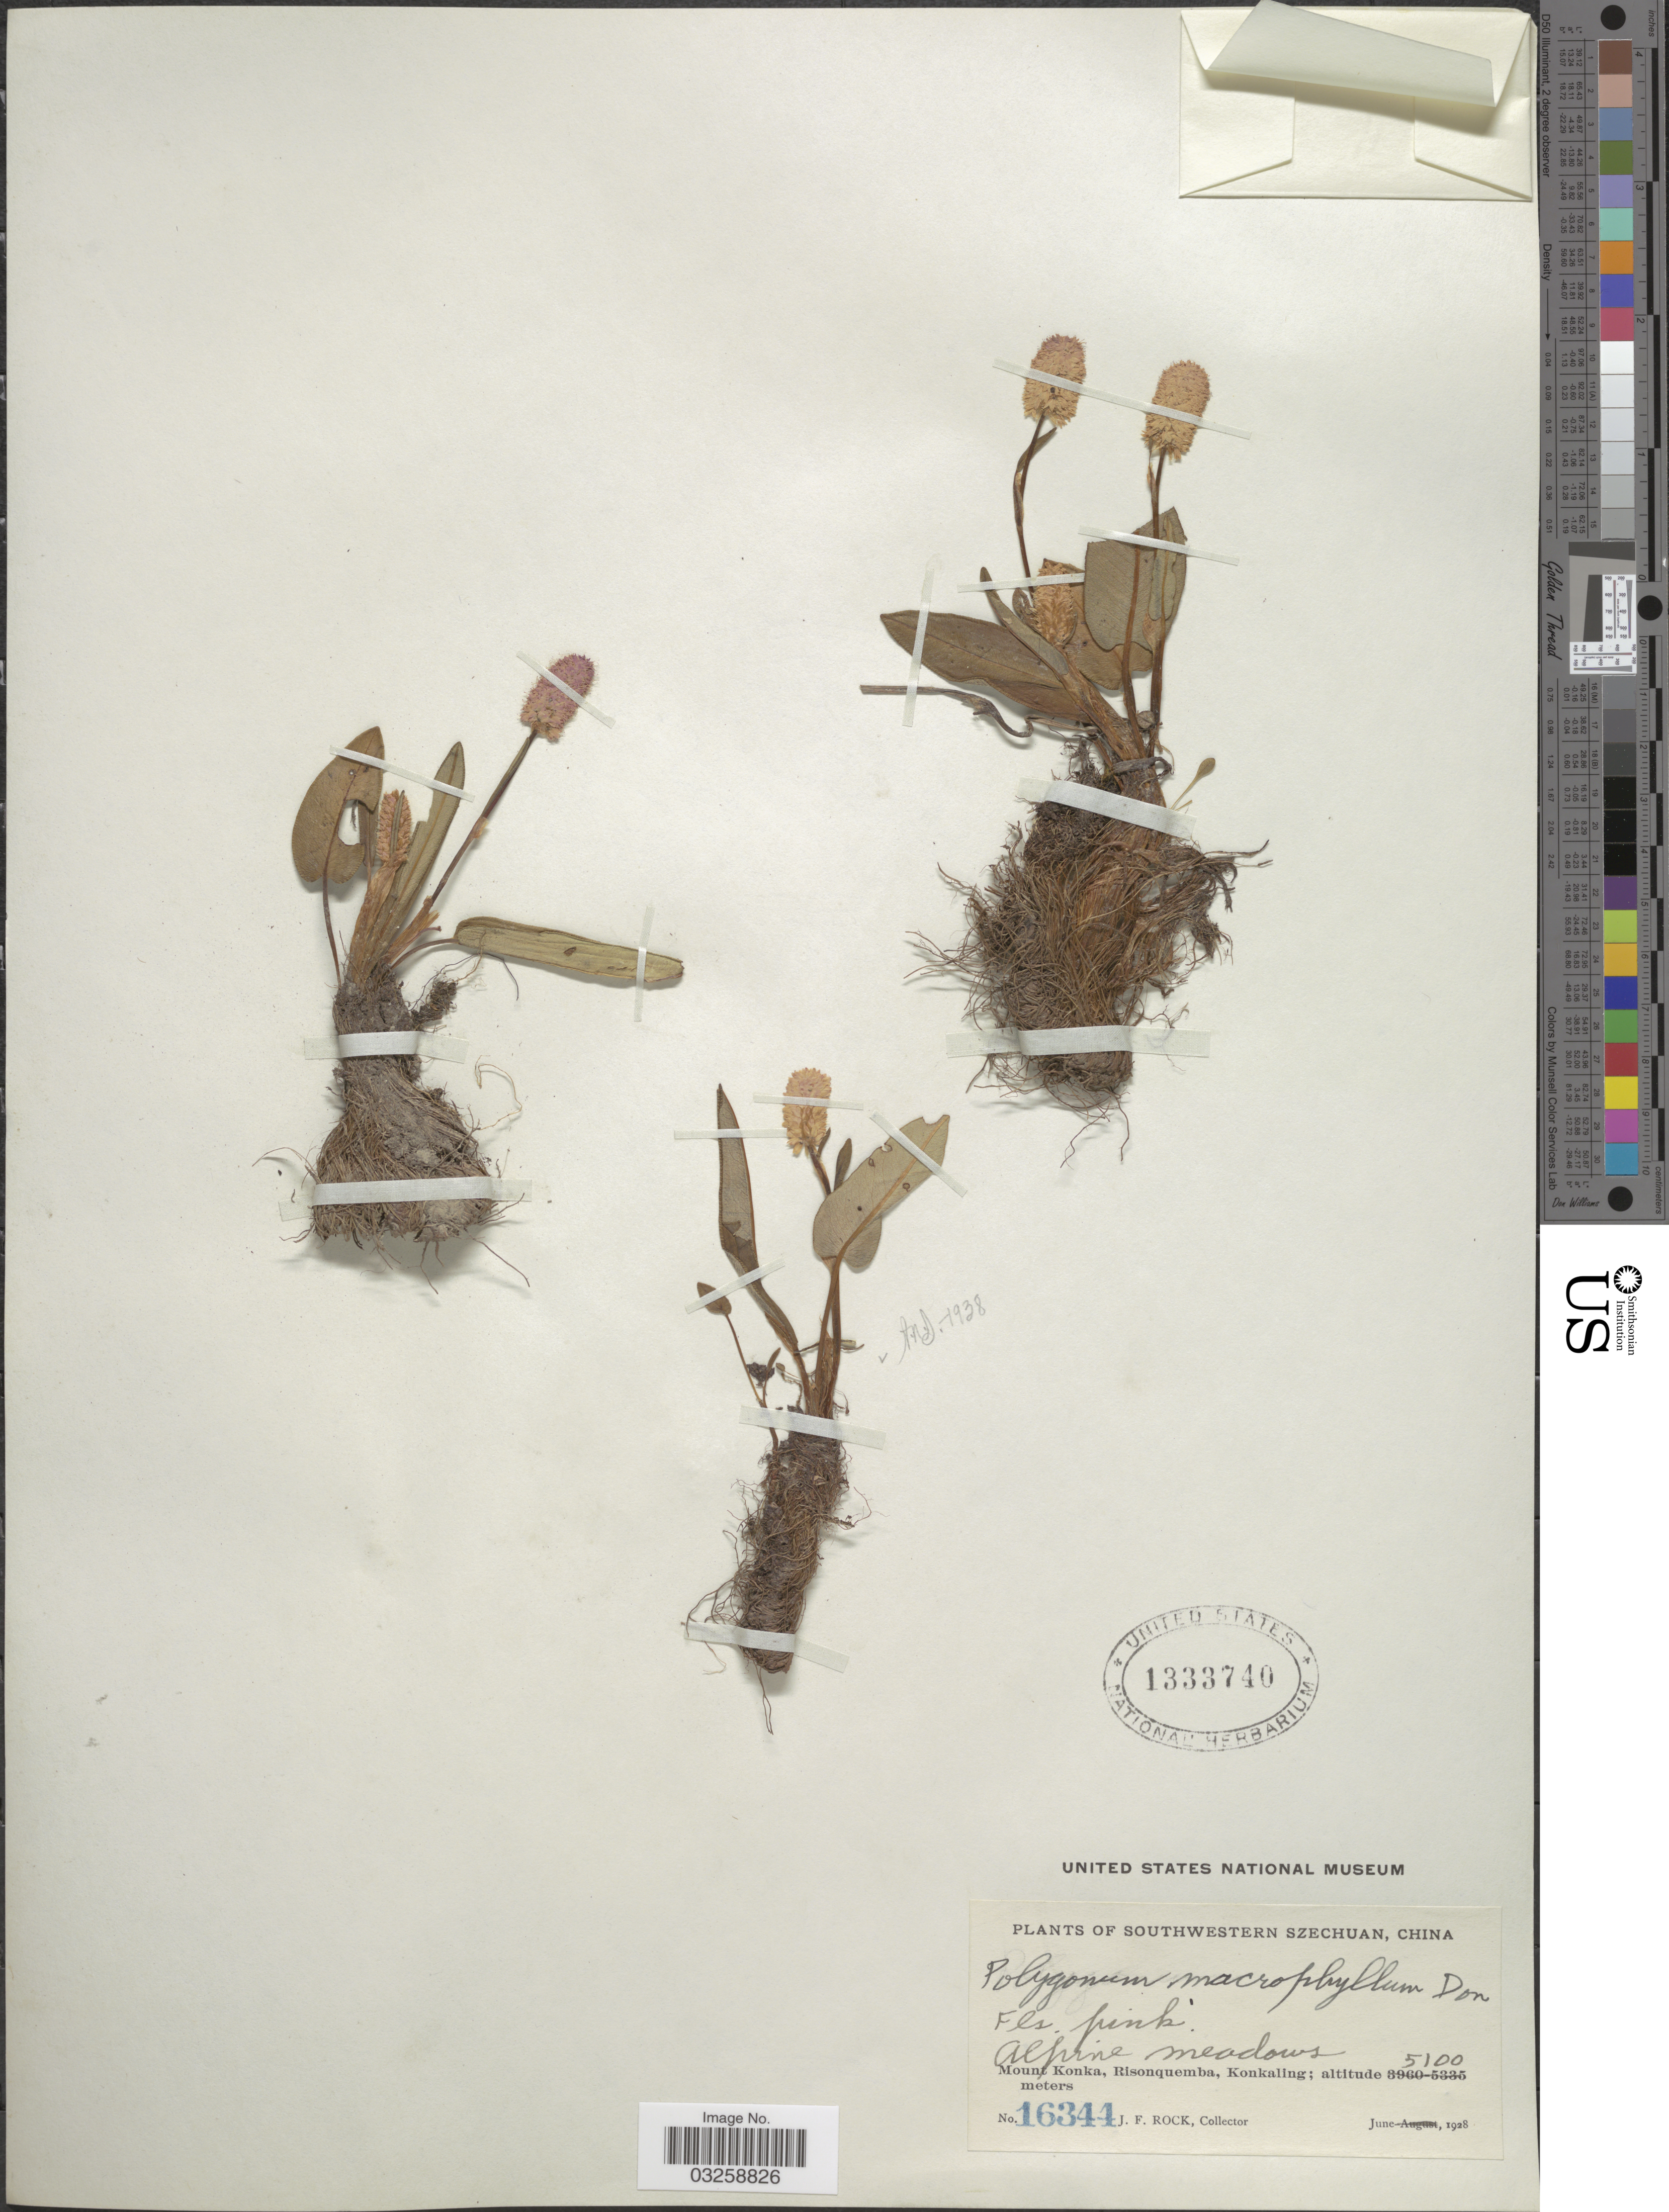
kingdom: Plantae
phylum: Tracheophyta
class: Magnoliopsida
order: Caryophyllales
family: Polygonaceae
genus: Bistorta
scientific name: Bistorta macrophylla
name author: (D. Don) Soják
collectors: J. Rock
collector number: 16344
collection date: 1928-06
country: China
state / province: Sichuan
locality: Southwestern Szechuan. Mount Konka, Risonquemba, Konkaling.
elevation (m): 5100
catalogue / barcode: US 1333740